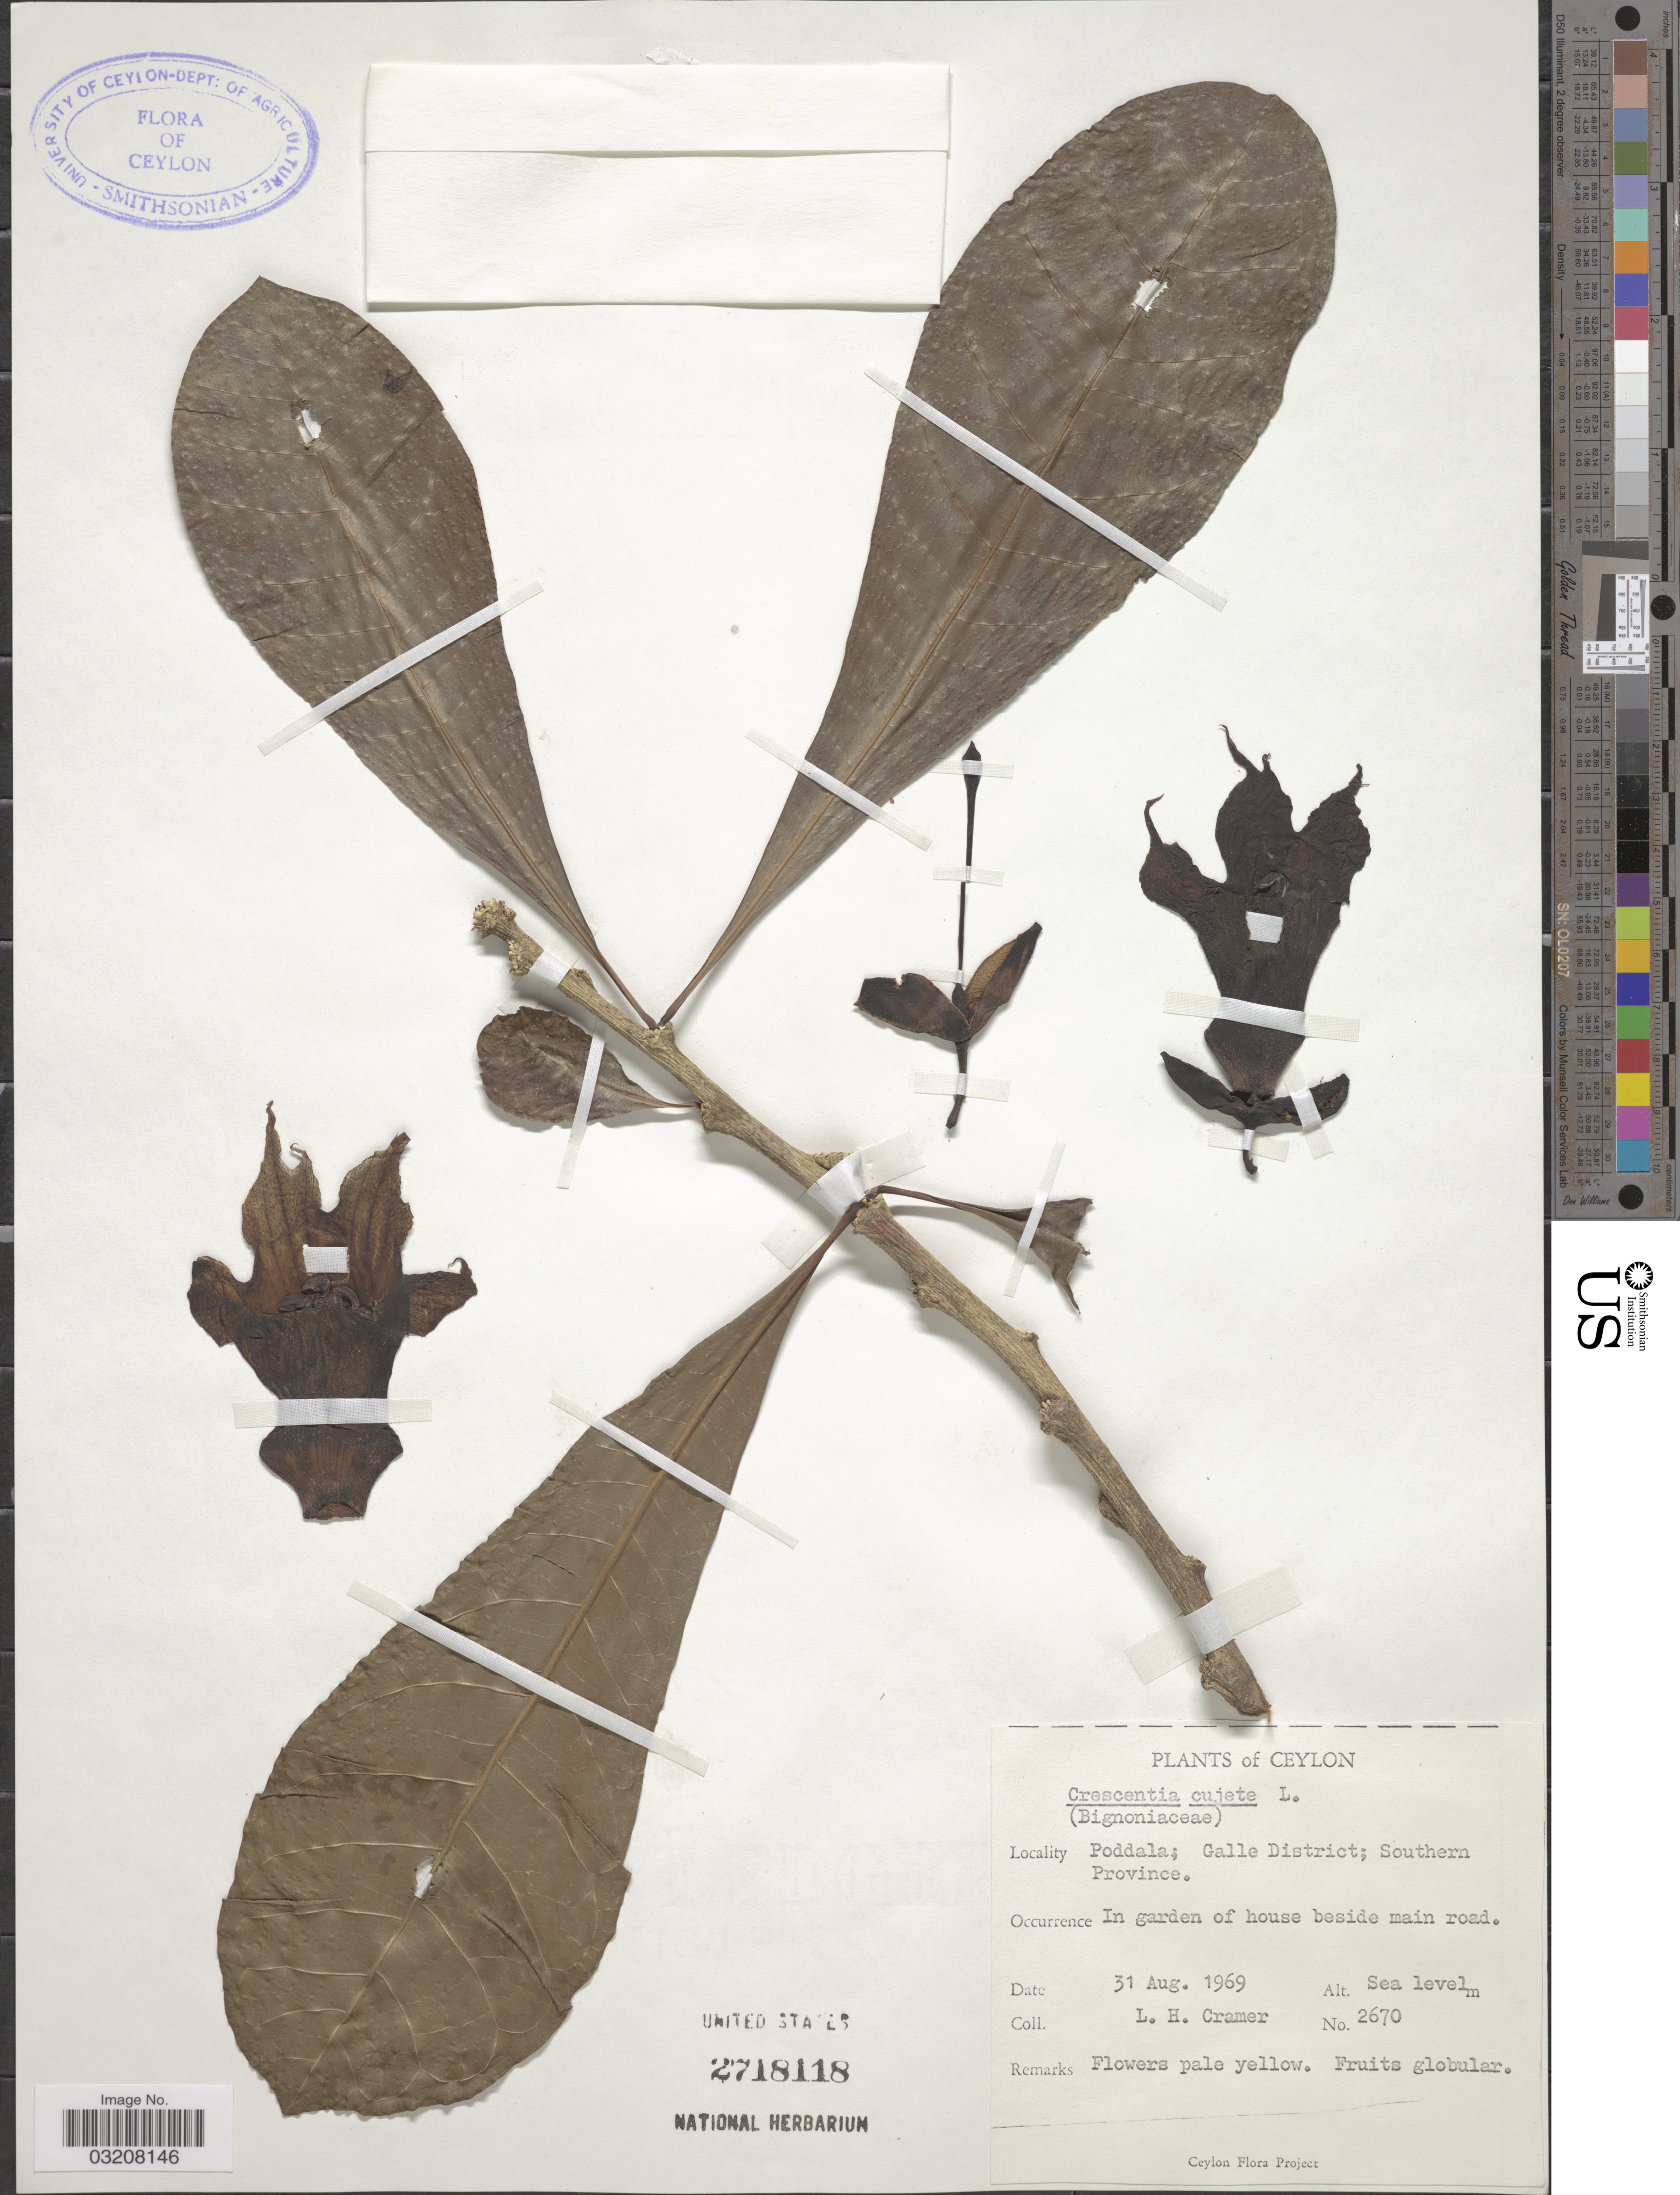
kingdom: Plantae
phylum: Tracheophyta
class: Magnoliopsida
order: Lamiales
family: Bignoniaceae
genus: Crescentia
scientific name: Crescentia cujete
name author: L.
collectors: L. H. Cramer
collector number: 2670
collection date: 1969-08-31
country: Sri Lanka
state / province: Southern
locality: Ceylon. Poddala; Galle District. In garden of house beside main road.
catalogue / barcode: US 2718118